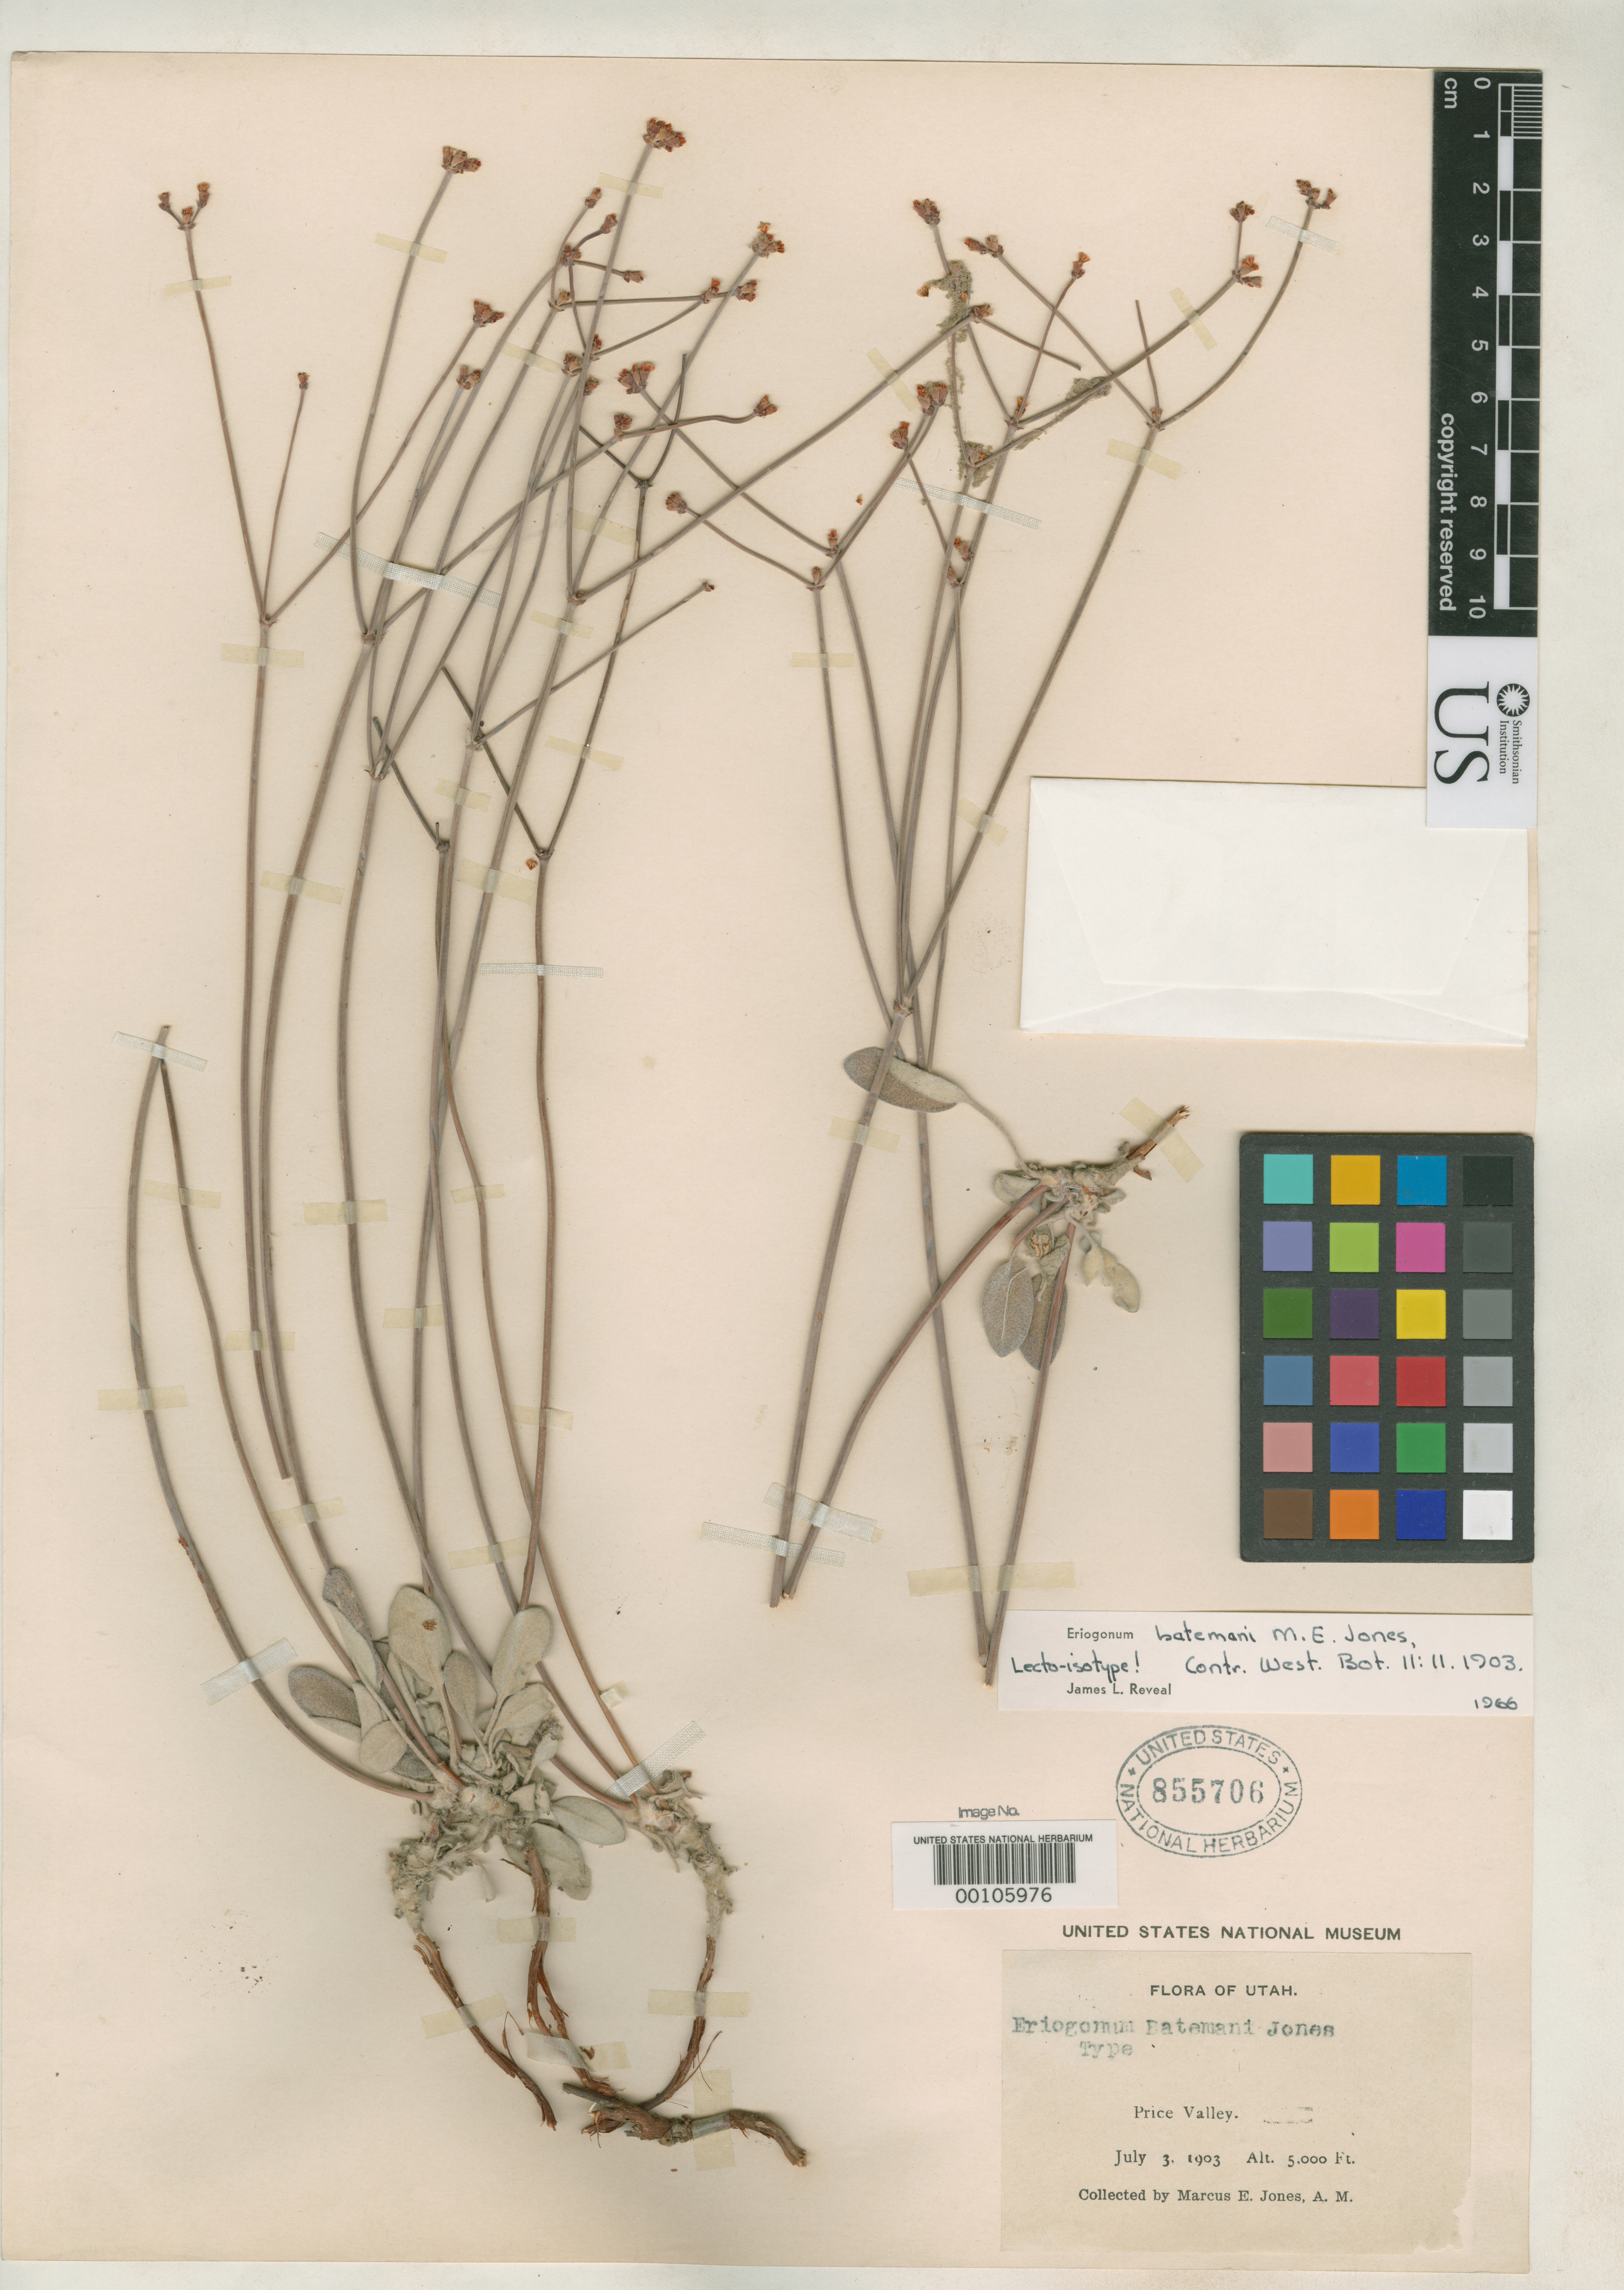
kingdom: Plantae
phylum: Tracheophyta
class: Magnoliopsida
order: Caryophyllales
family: Polygonaceae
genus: Eriogonum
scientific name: Eriogonum batemani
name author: M.E. Jones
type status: Isolectotype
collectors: M. E. Jones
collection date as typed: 03 Jul 1903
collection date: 1903-07-03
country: United States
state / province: Utah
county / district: Carbon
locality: Price Valley.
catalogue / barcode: US 855706